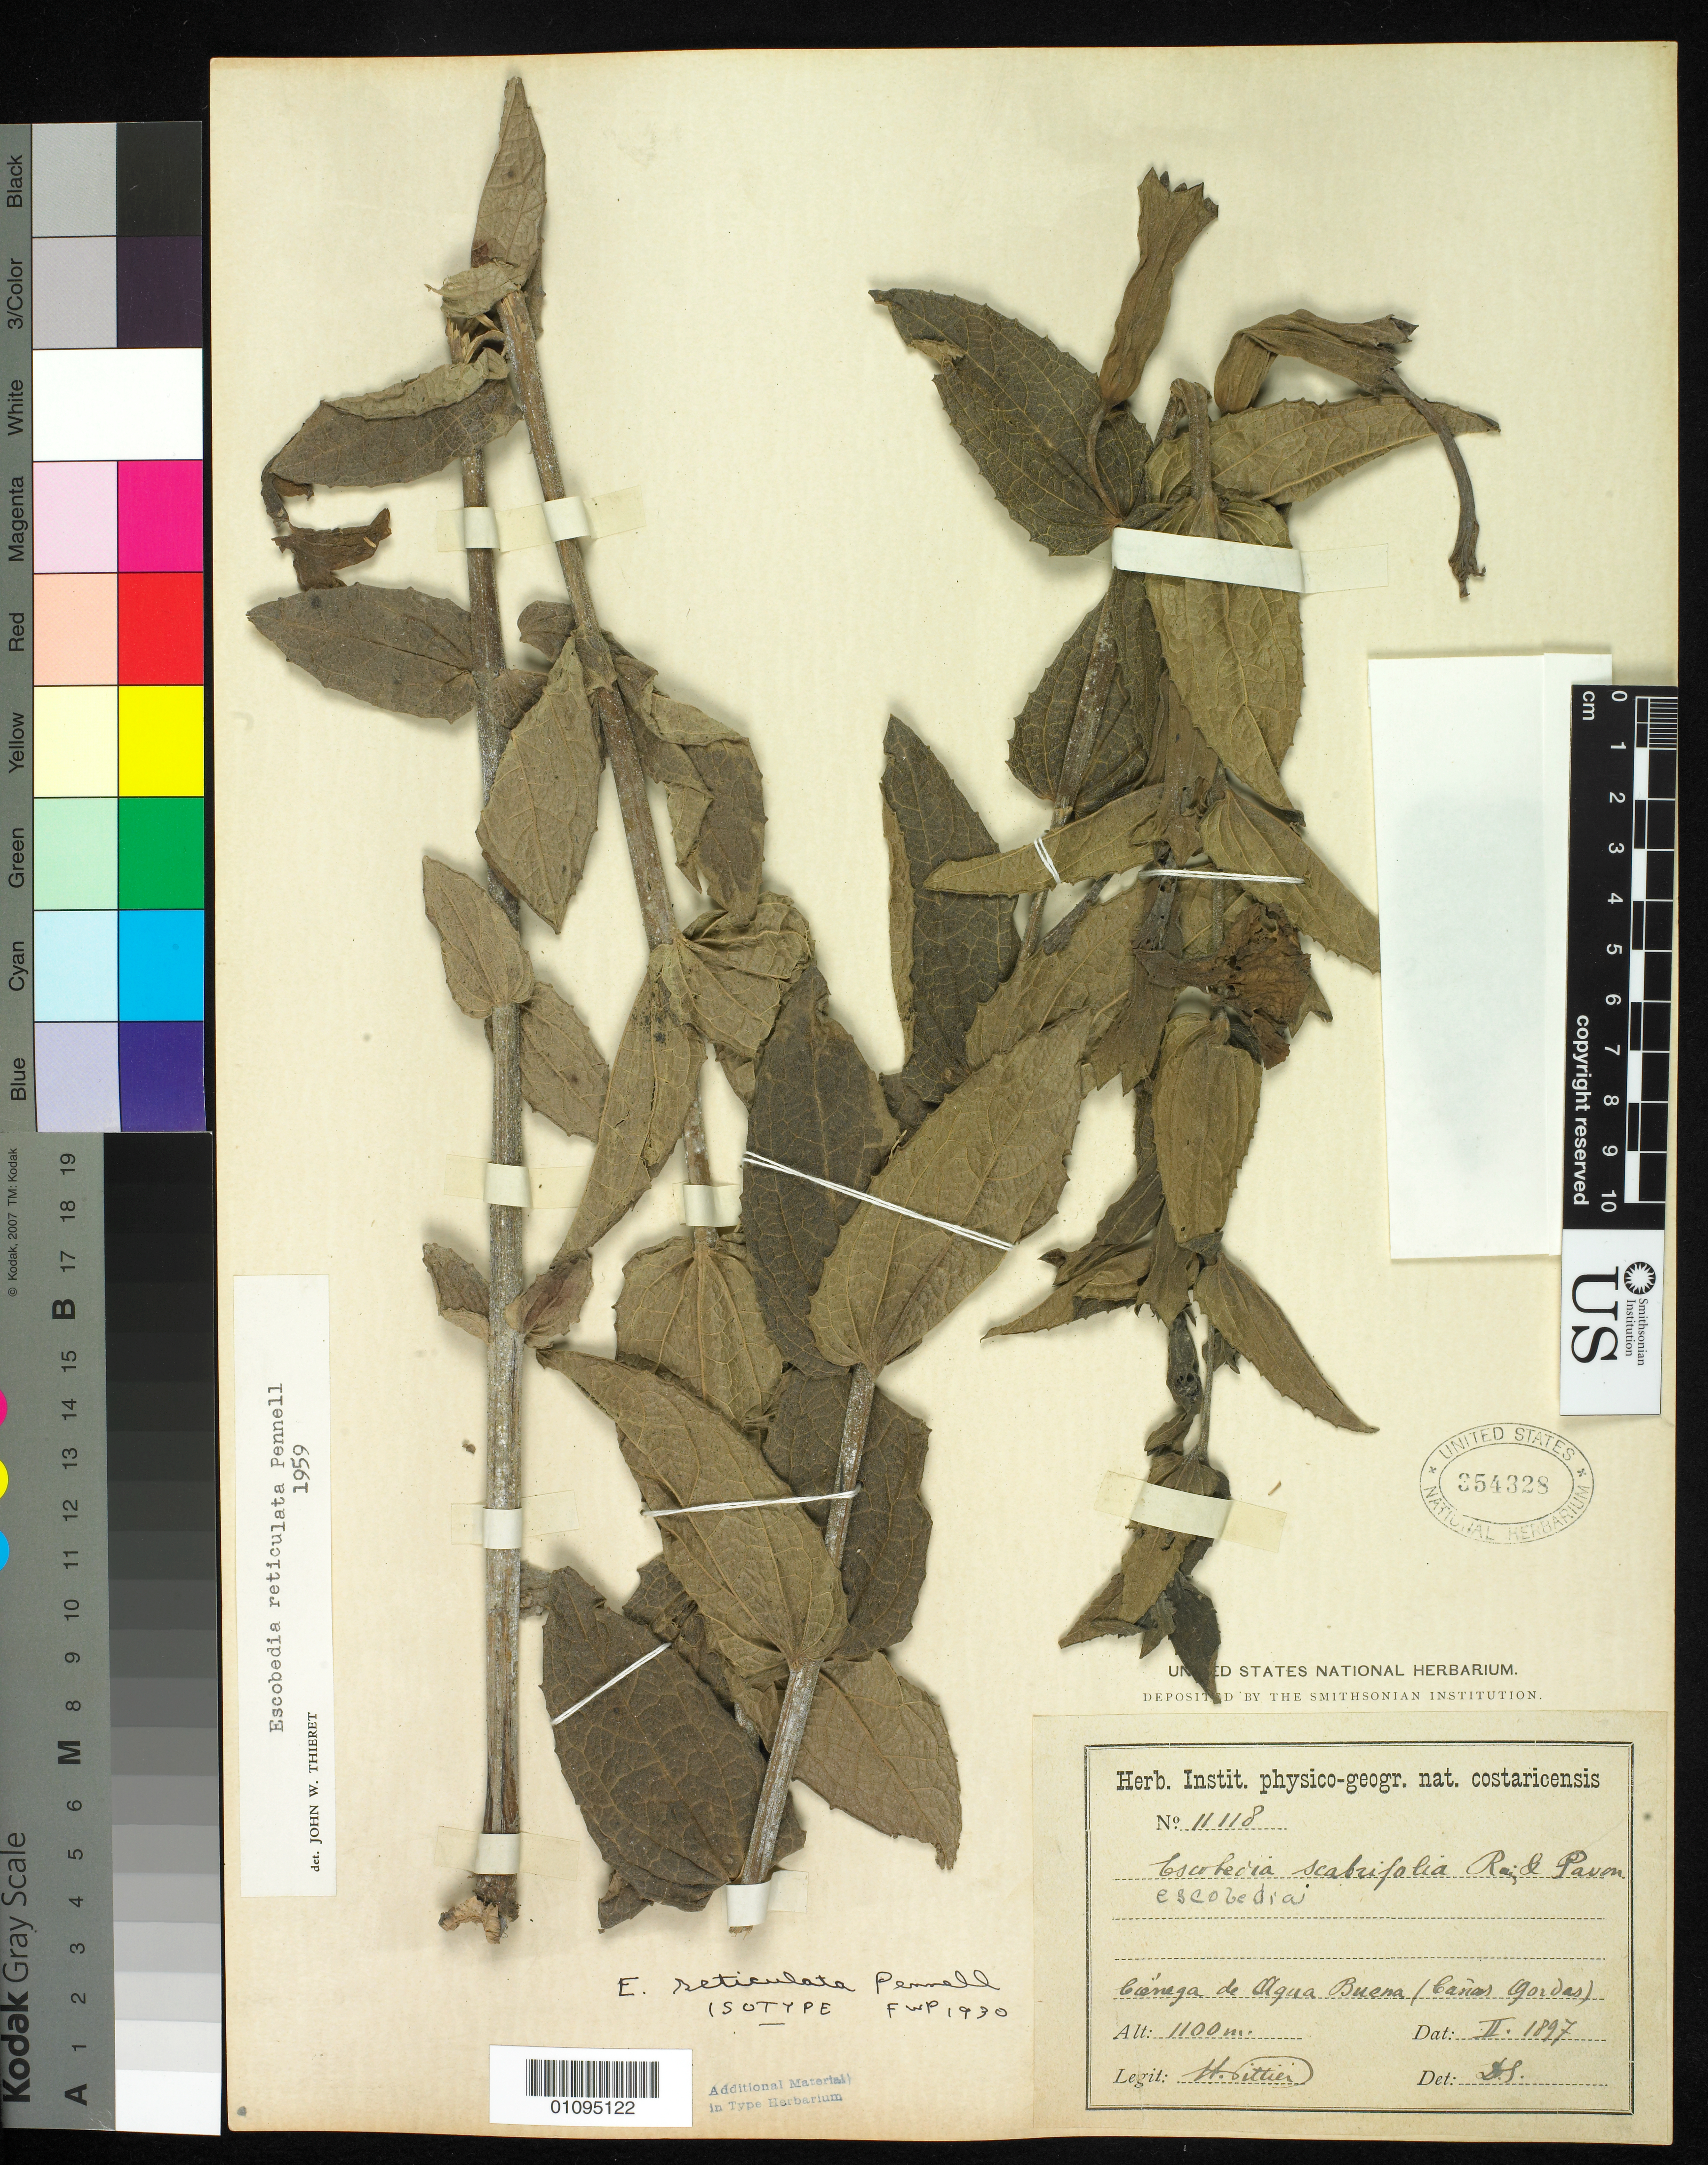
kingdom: Plantae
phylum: Tracheophyta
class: Magnoliopsida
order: Lamiales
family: Orobanchaceae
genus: Escobedia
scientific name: Escobedia reticulata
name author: Pennell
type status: Isotype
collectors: H. F. Pittier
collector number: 11118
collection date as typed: Feb 1897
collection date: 1897-02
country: Costa Rica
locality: Cienaga de Agua Buena- Canas Gordas (?)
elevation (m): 1100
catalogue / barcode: US 354328